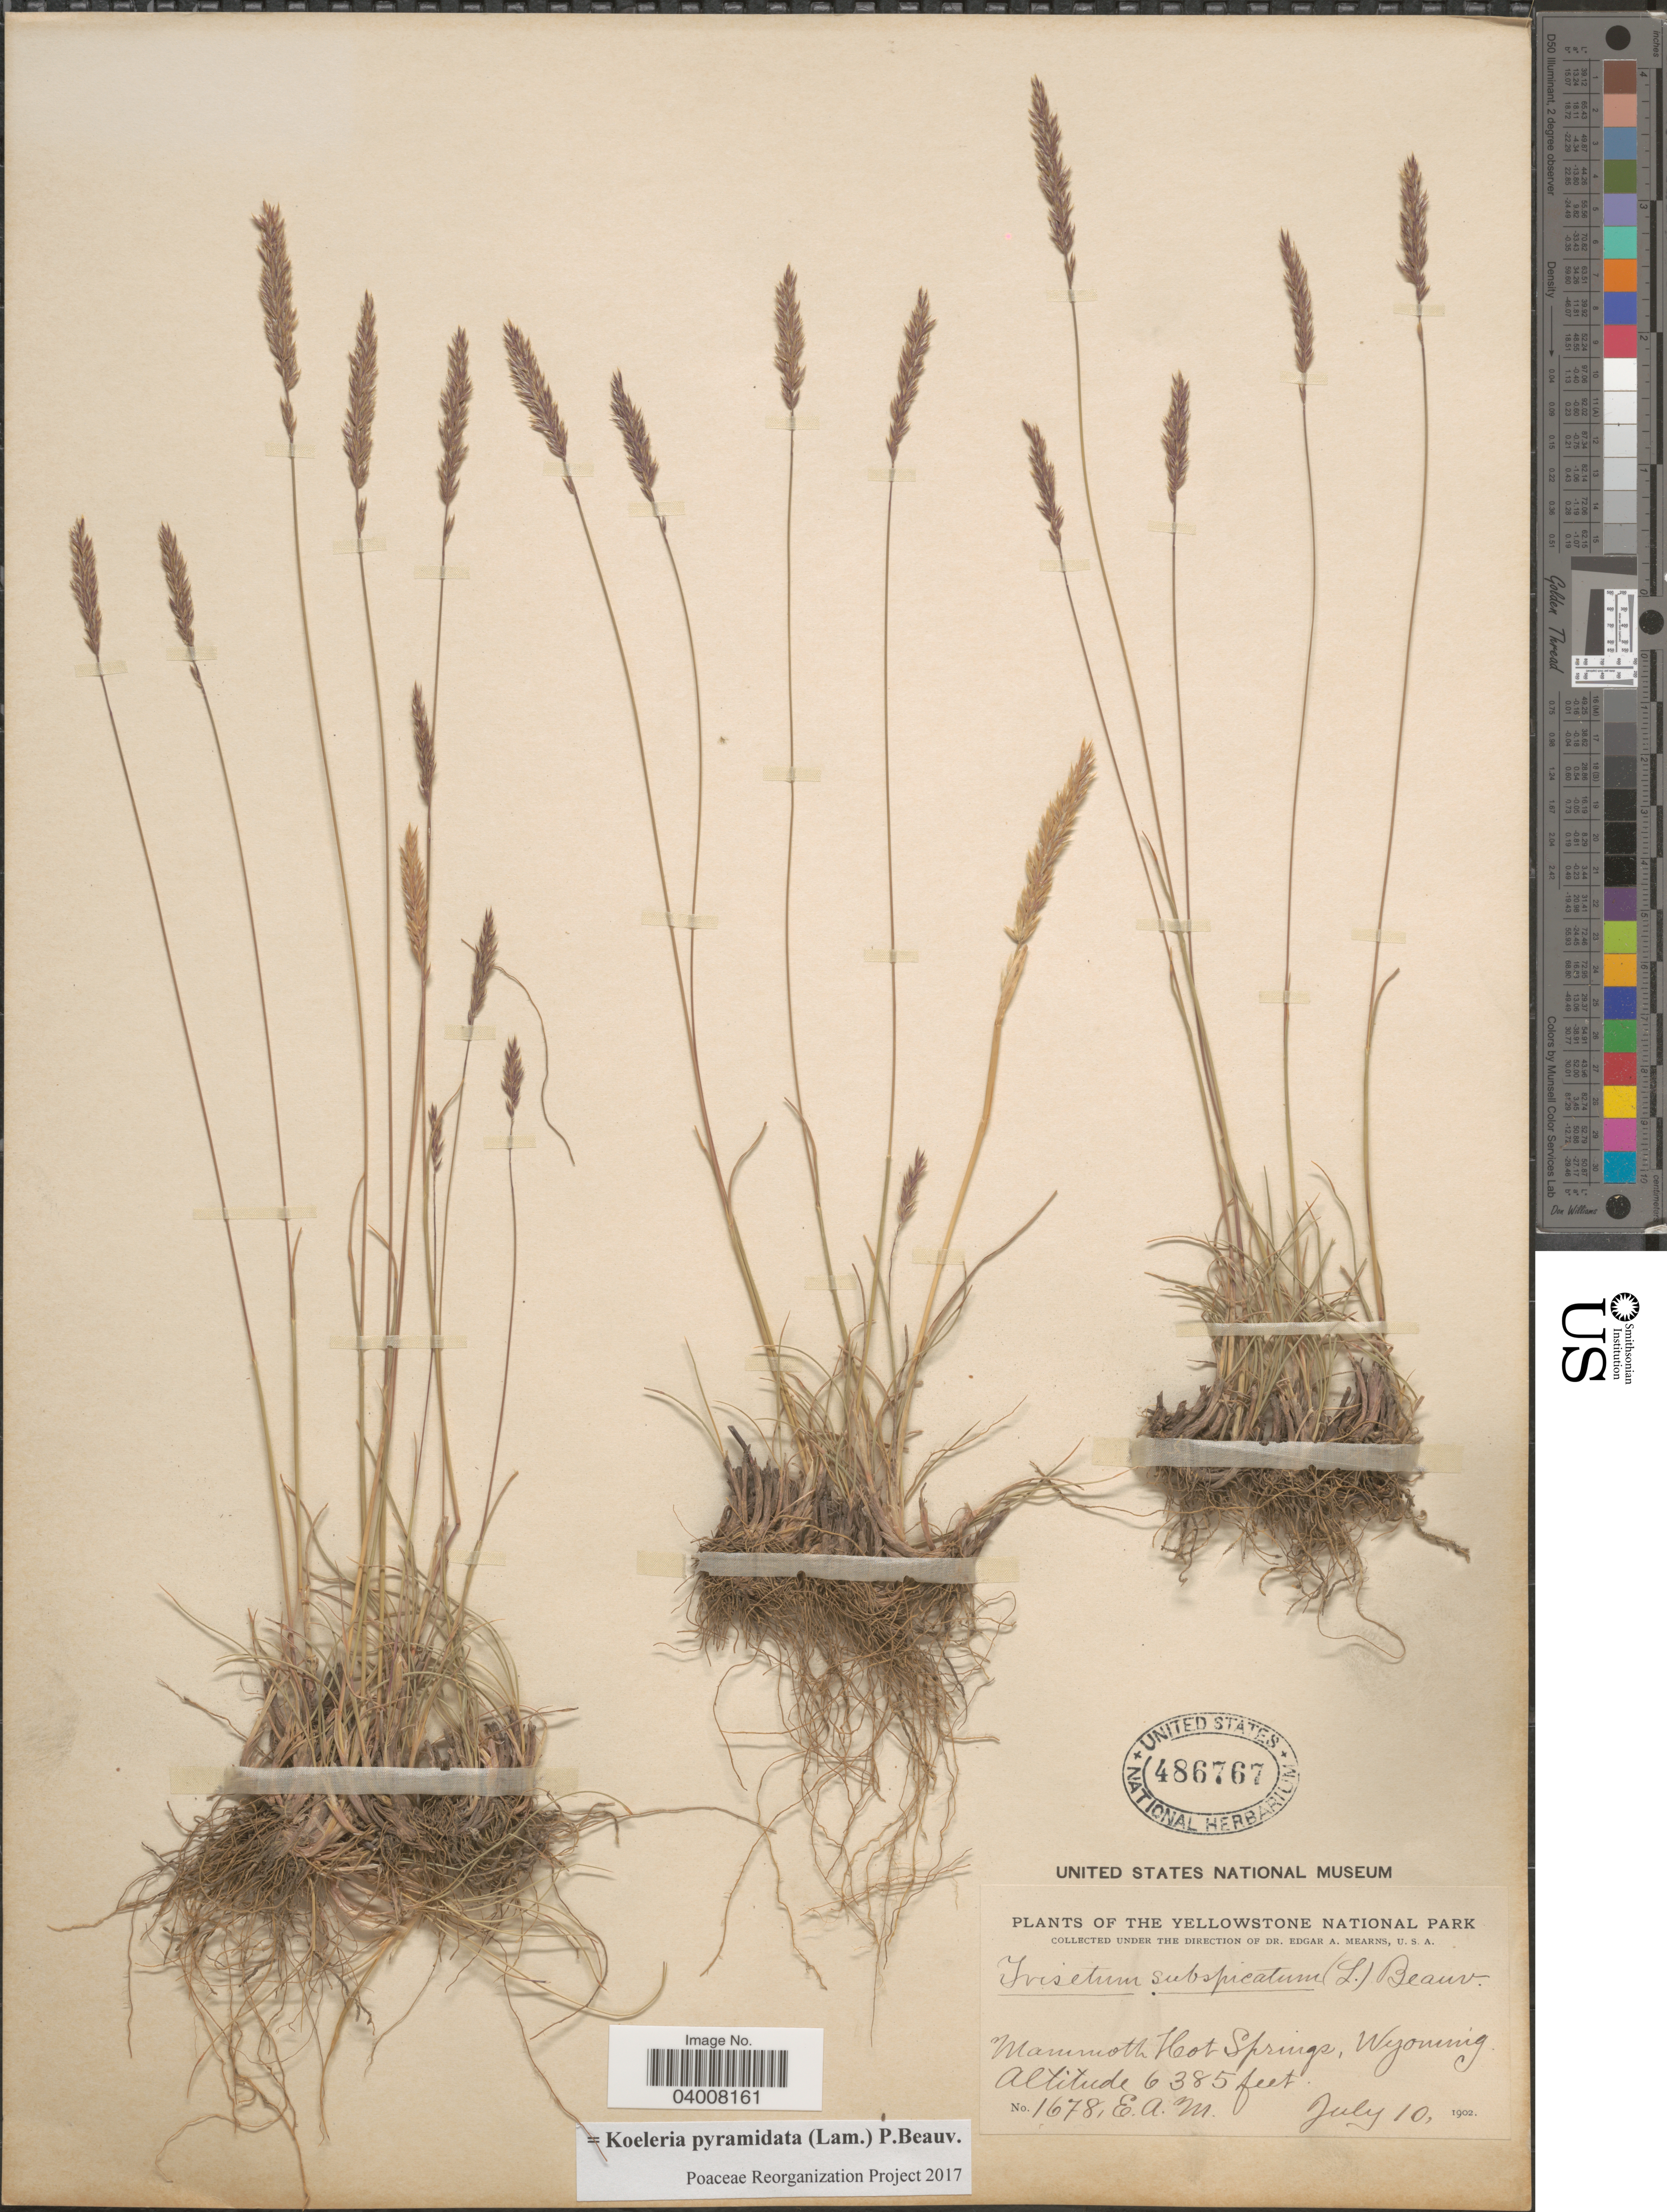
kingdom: Plantae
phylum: Tracheophyta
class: Liliopsida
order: Poales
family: Poaceae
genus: Koeleria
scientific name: Koeleria pyramidata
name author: (Lam.) P. Beauv.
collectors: E. A. Mearns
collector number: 1678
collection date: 1902-07-10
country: United States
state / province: Wyoming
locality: The Yellowstone National Park. Mammoth Hot Springs.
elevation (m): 1946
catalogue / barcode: US 486767